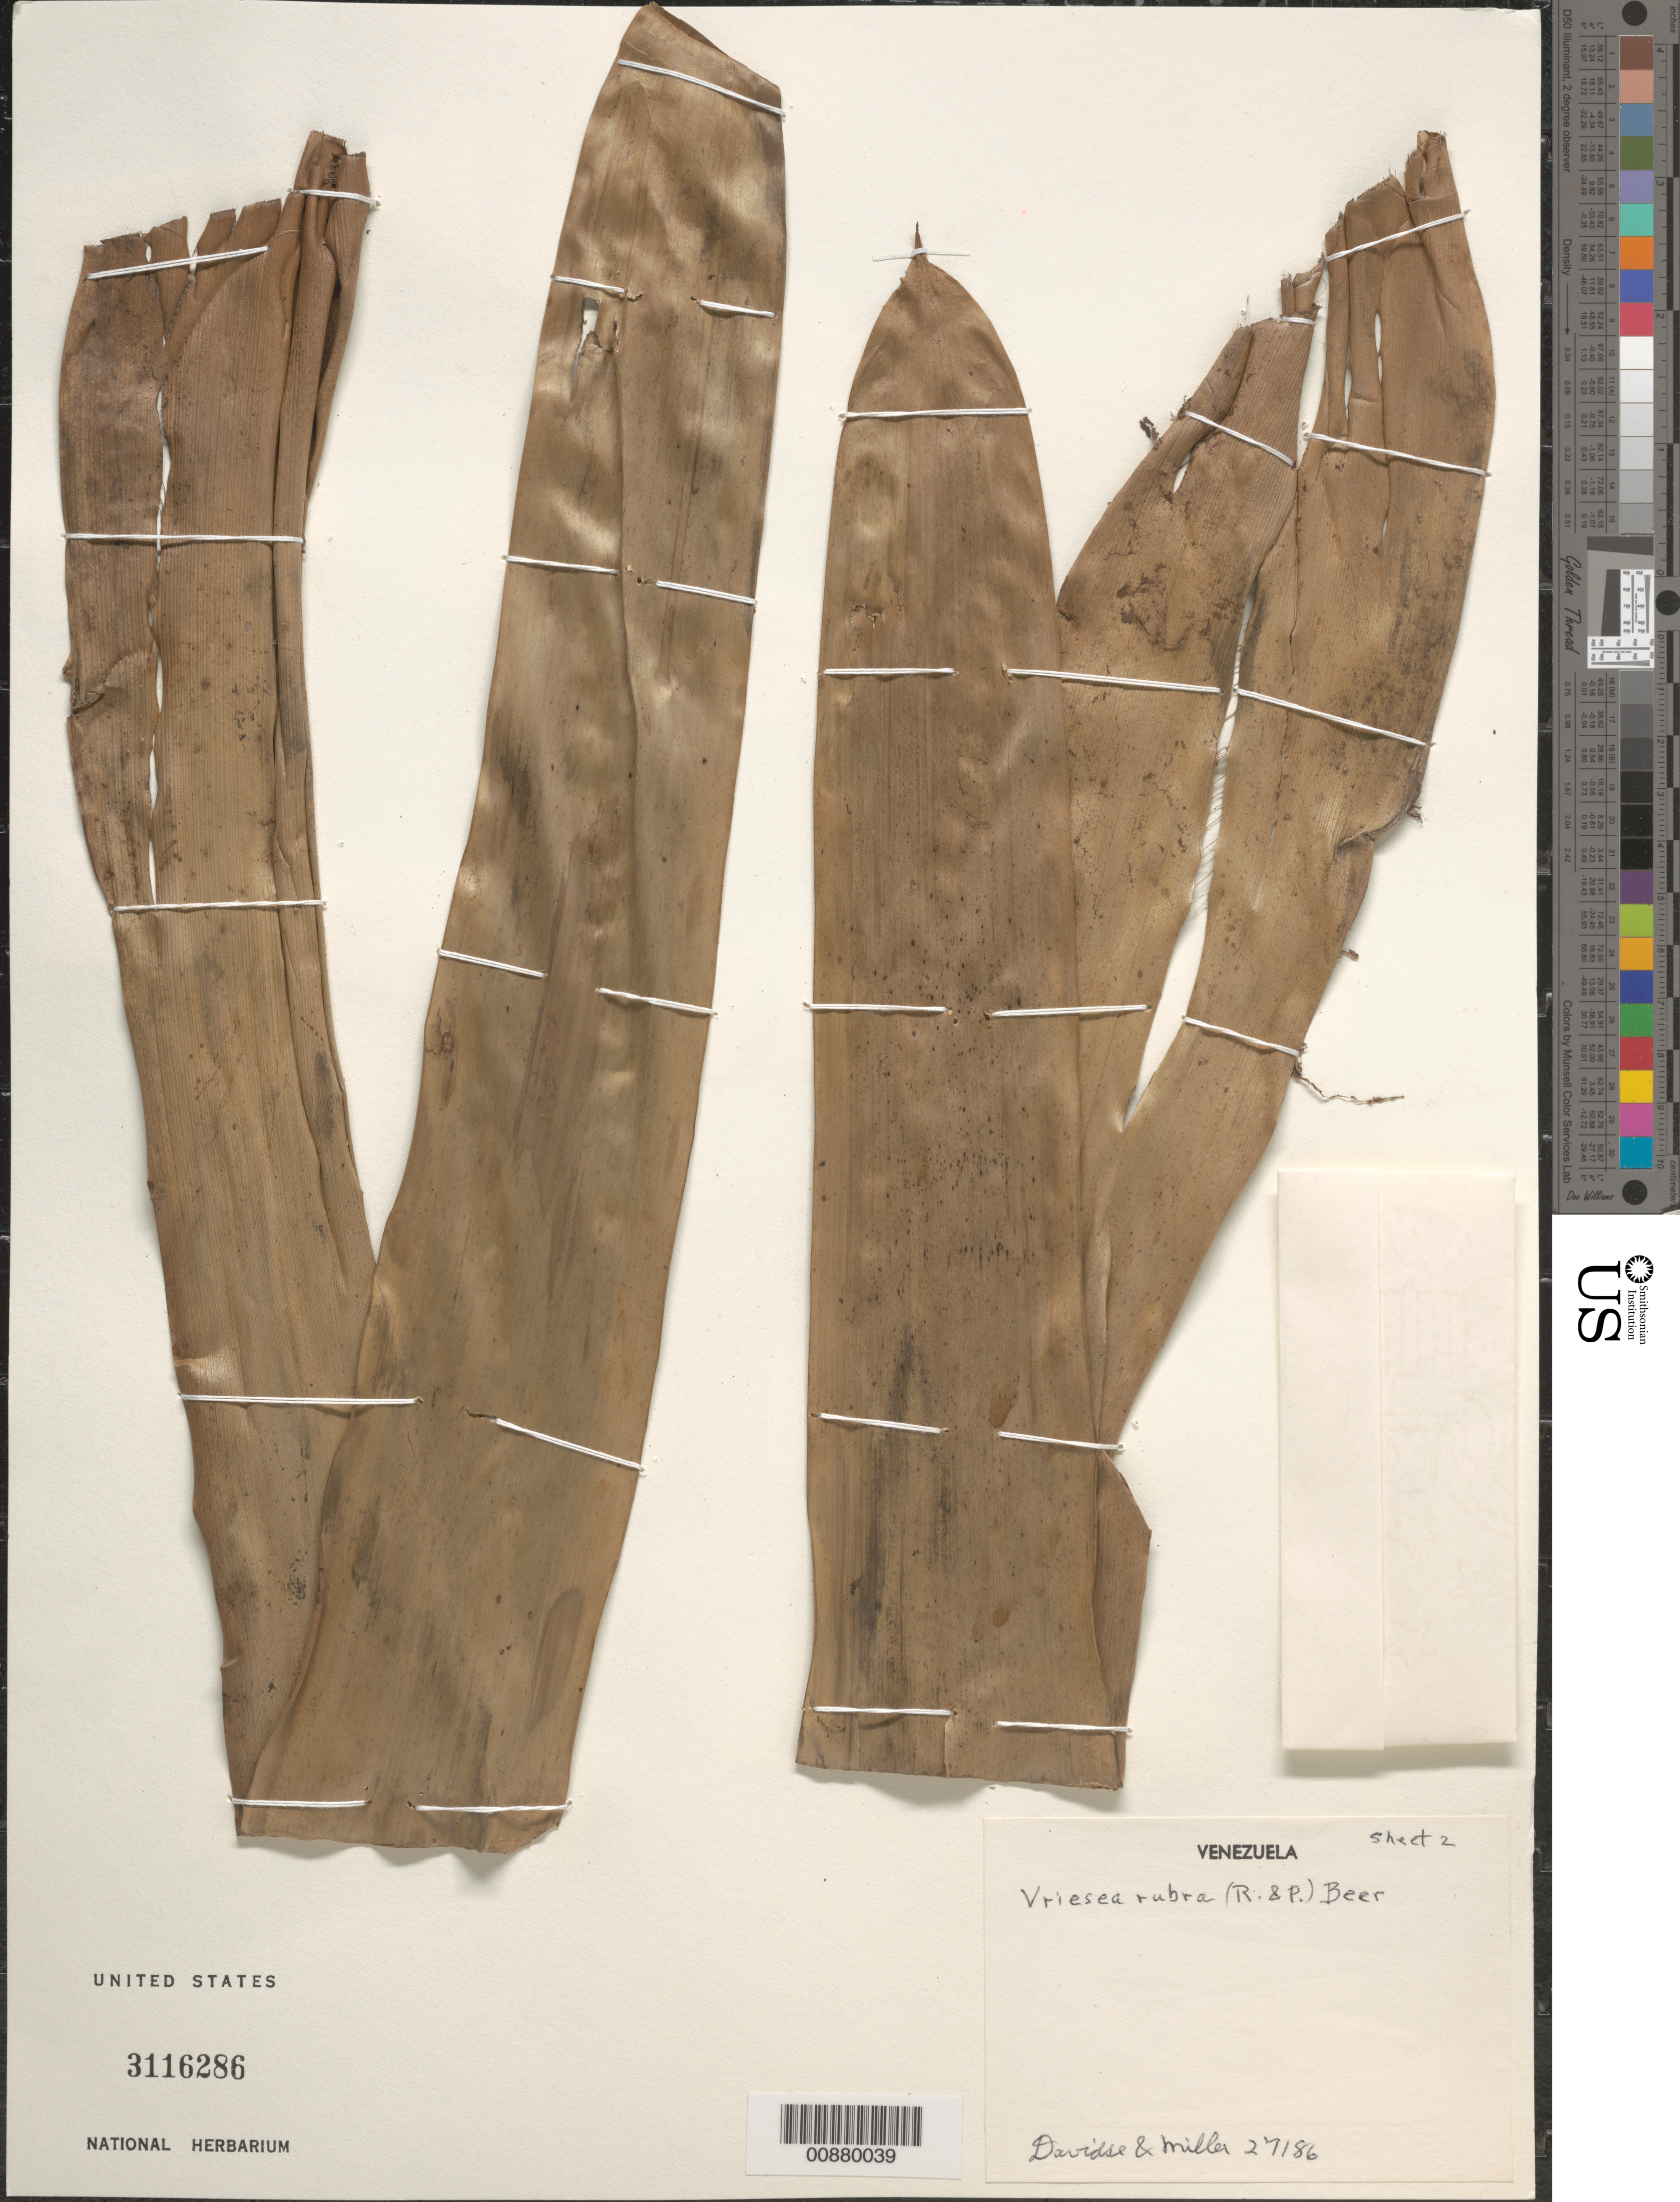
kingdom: Plantae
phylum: Tracheophyta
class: Liliopsida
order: Poales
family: Bromeliaceae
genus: Vriesea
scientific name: Vriesea rubra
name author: (Ruiz & Pav.) Beer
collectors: -. Davidse & -- Miller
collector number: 27186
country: Venezuela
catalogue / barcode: US 3116286